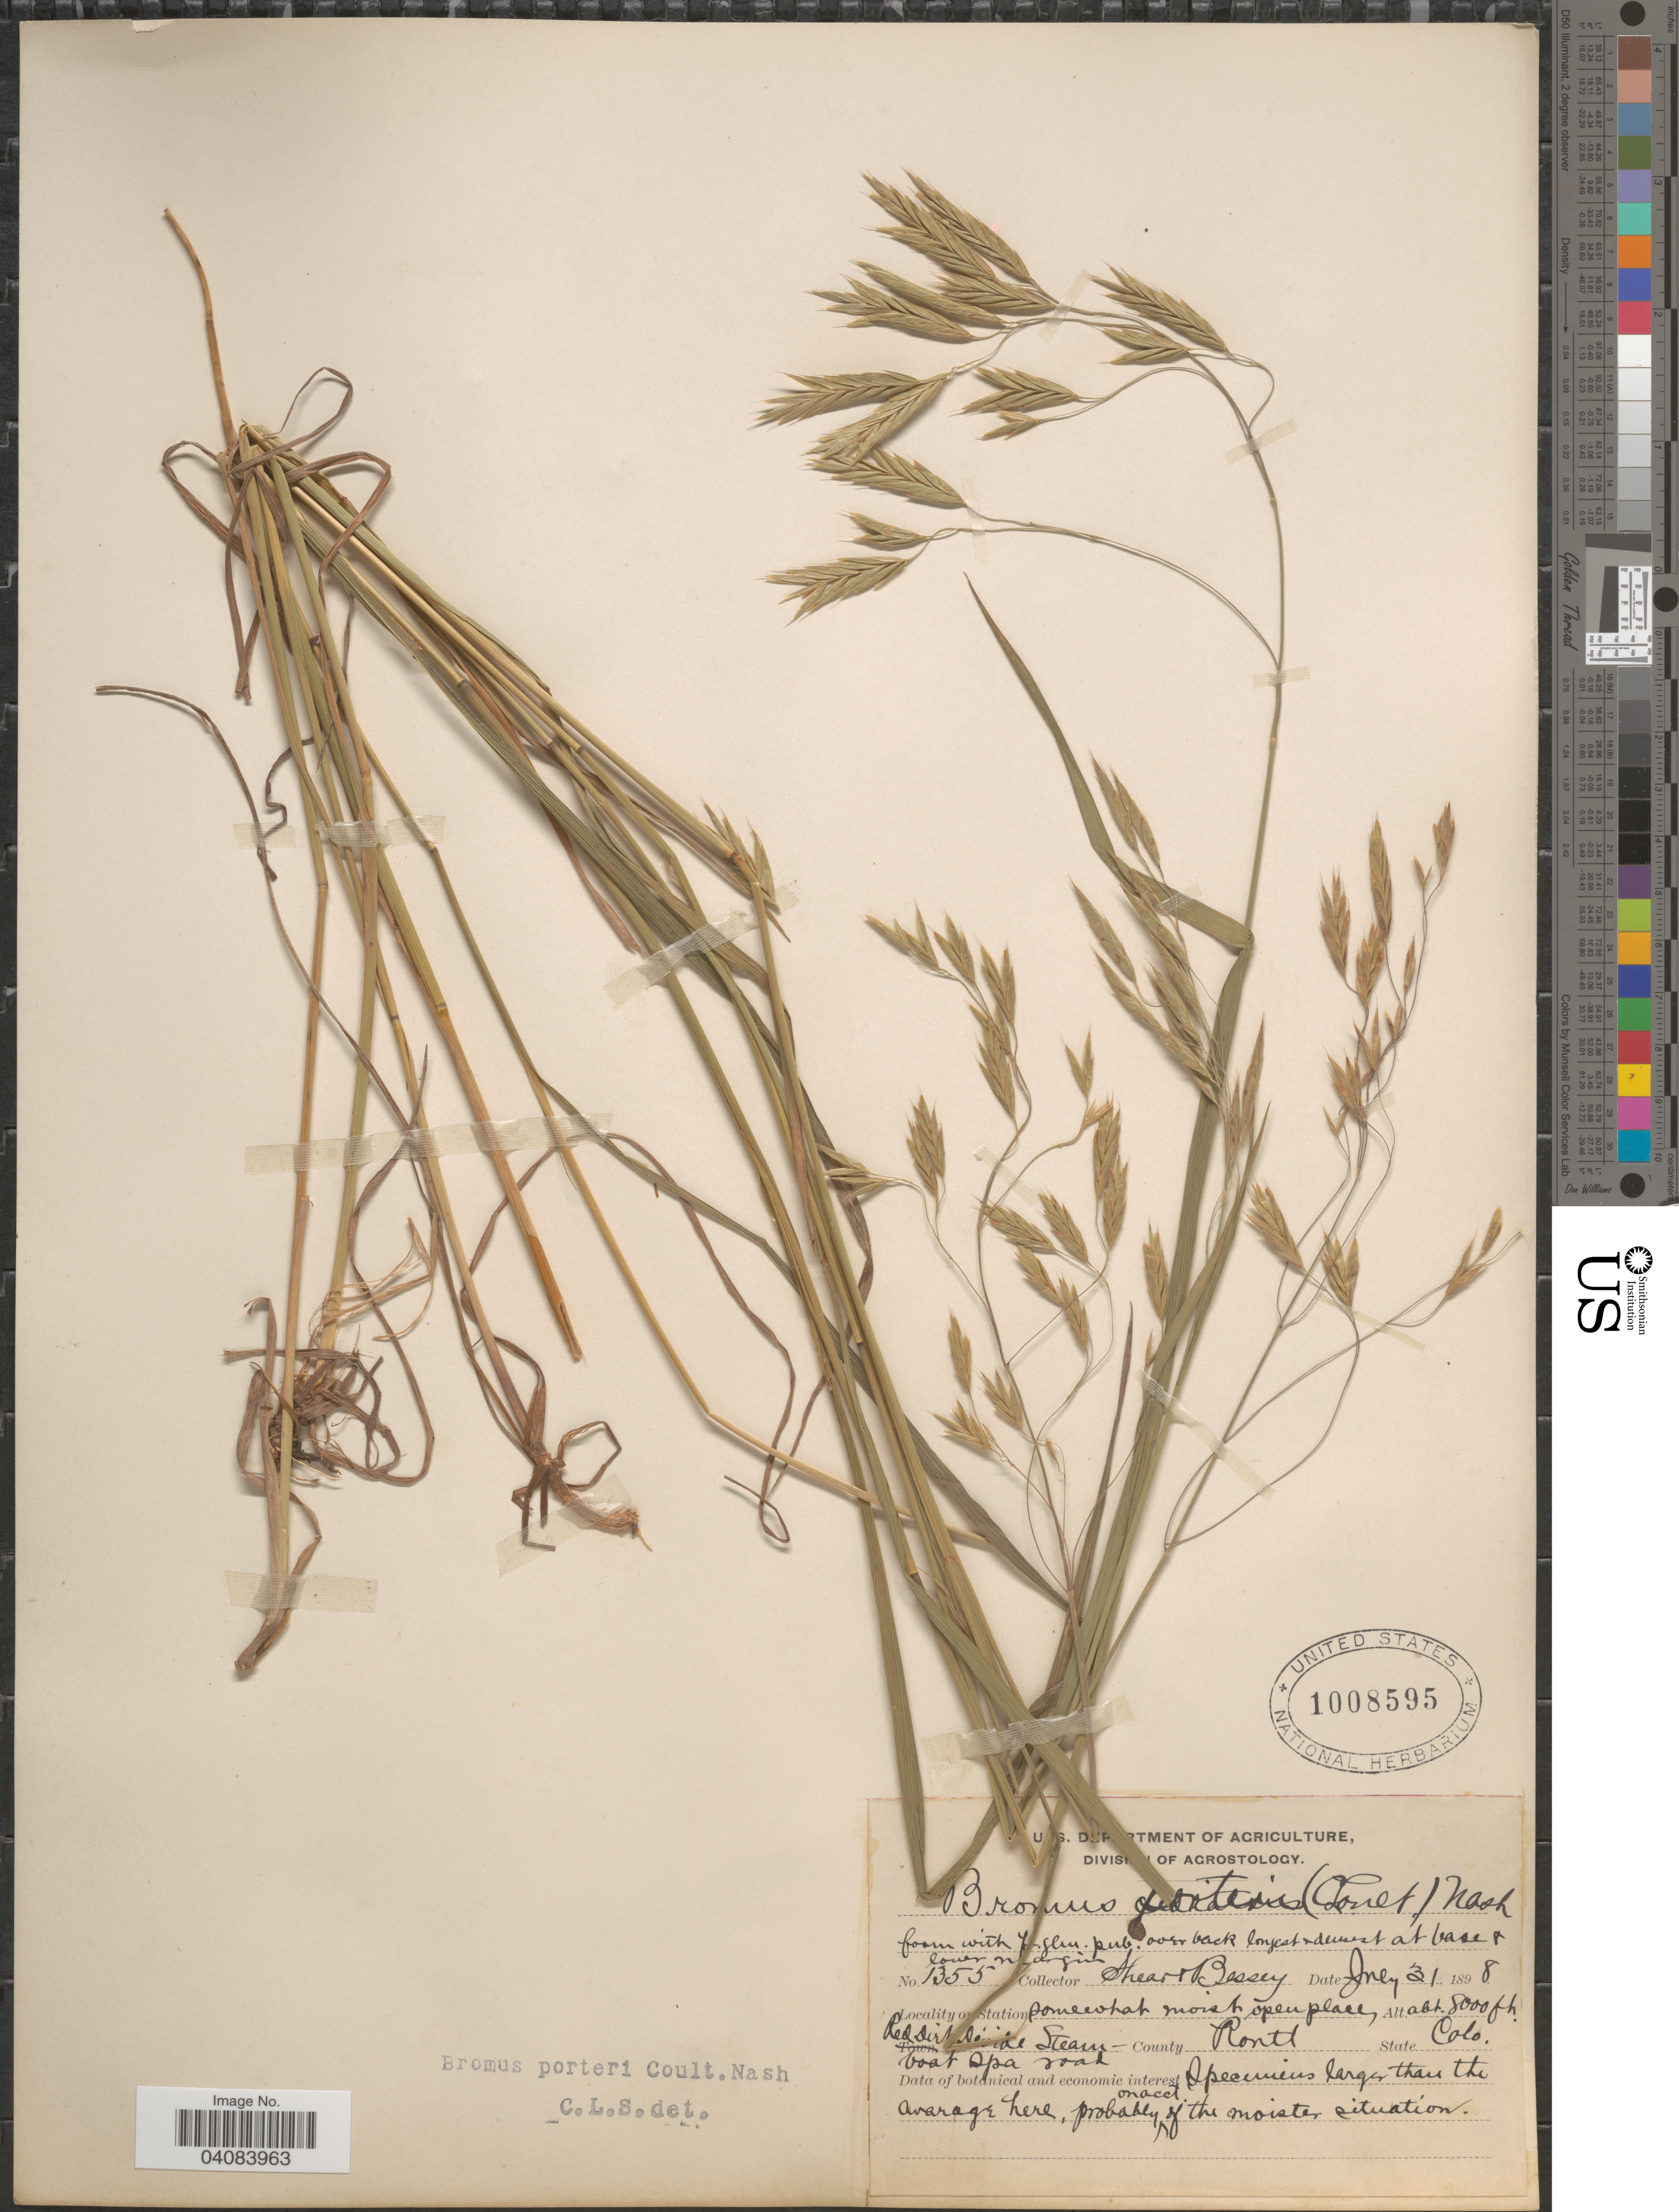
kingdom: Plantae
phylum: Tracheophyta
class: Liliopsida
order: Poales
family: Poaceae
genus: Bromus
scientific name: Bromus porteri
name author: (J.M. Coult.) Nash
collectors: -- Shear & -. Bessey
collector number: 1355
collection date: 1898-07-31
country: United States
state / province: Colorado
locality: Red Dirt Divide Steamboat spa road. County Routt.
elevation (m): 2438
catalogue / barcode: US 1008595